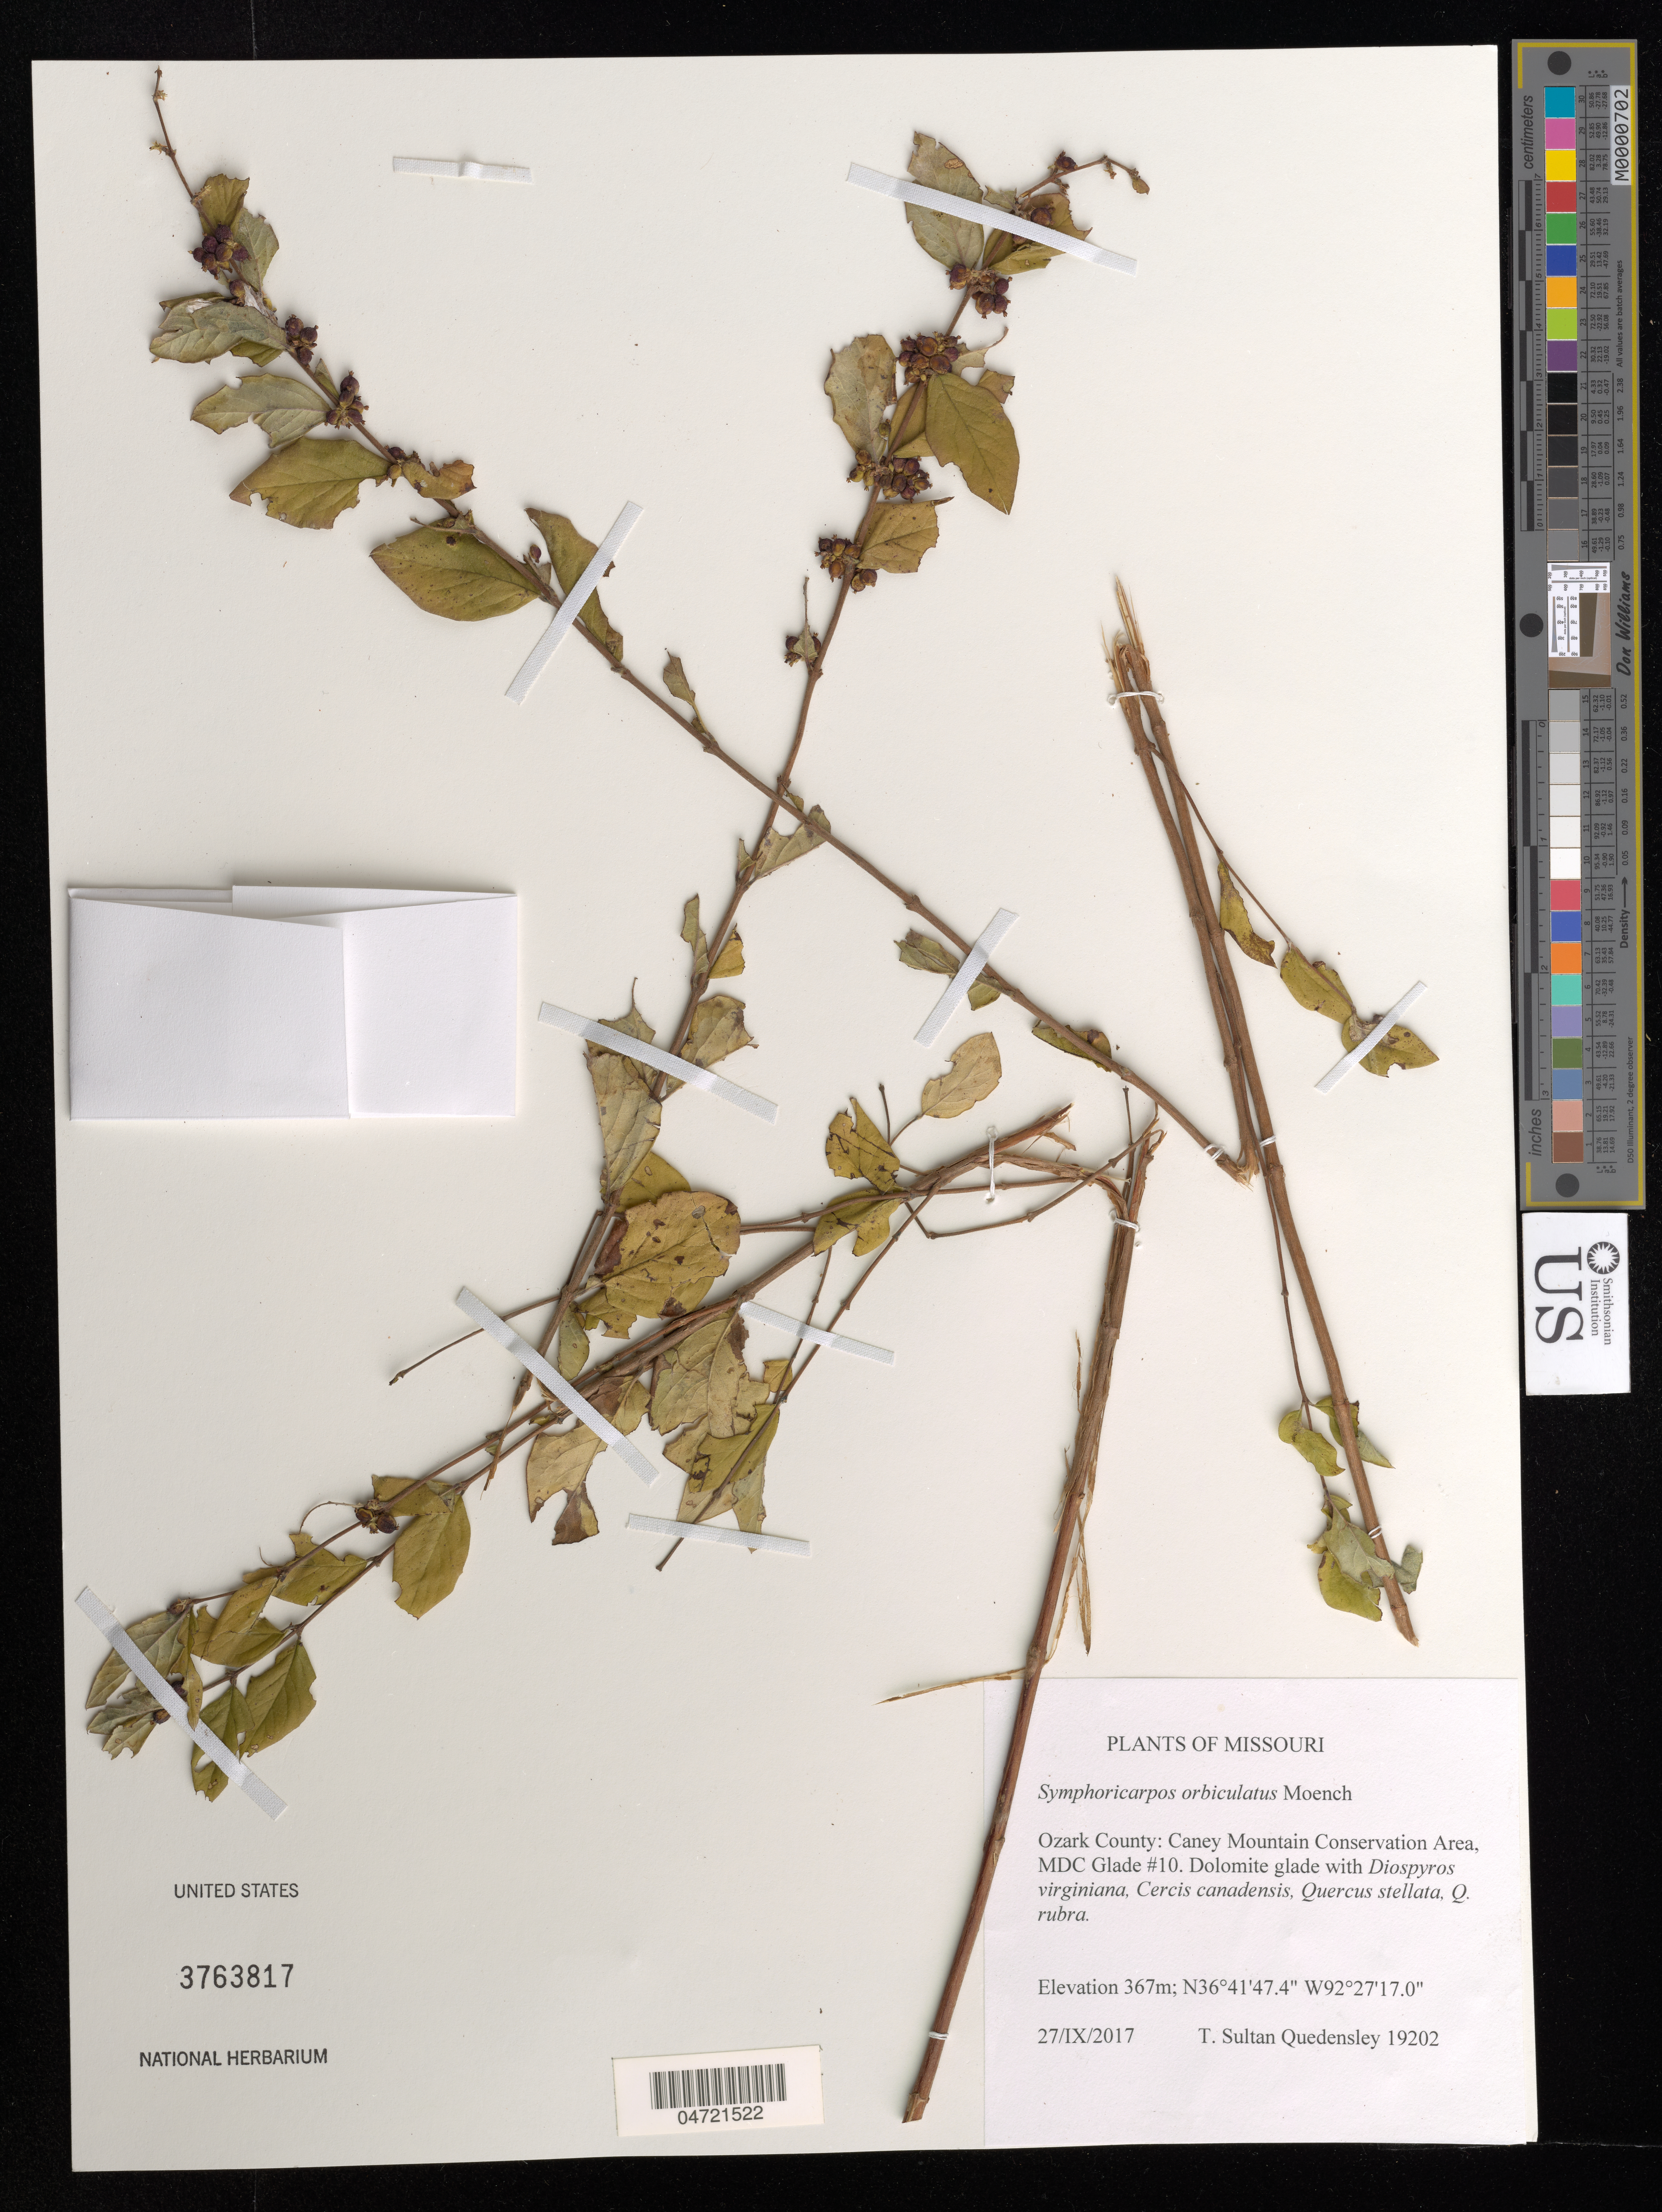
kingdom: Plantae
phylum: Tracheophyta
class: Magnoliopsida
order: Dipsacales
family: Caprifoliaceae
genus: Symphoricarpos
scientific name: Symphoricarpos orbiculatus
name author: Moench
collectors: T. S. Quedensley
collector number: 19202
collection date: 2017-09-27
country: United States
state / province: Missouri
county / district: Ozark County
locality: Caney Mountain Conservation Area, MDC Clade #10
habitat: Dolomite glade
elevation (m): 367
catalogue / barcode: US 3763817